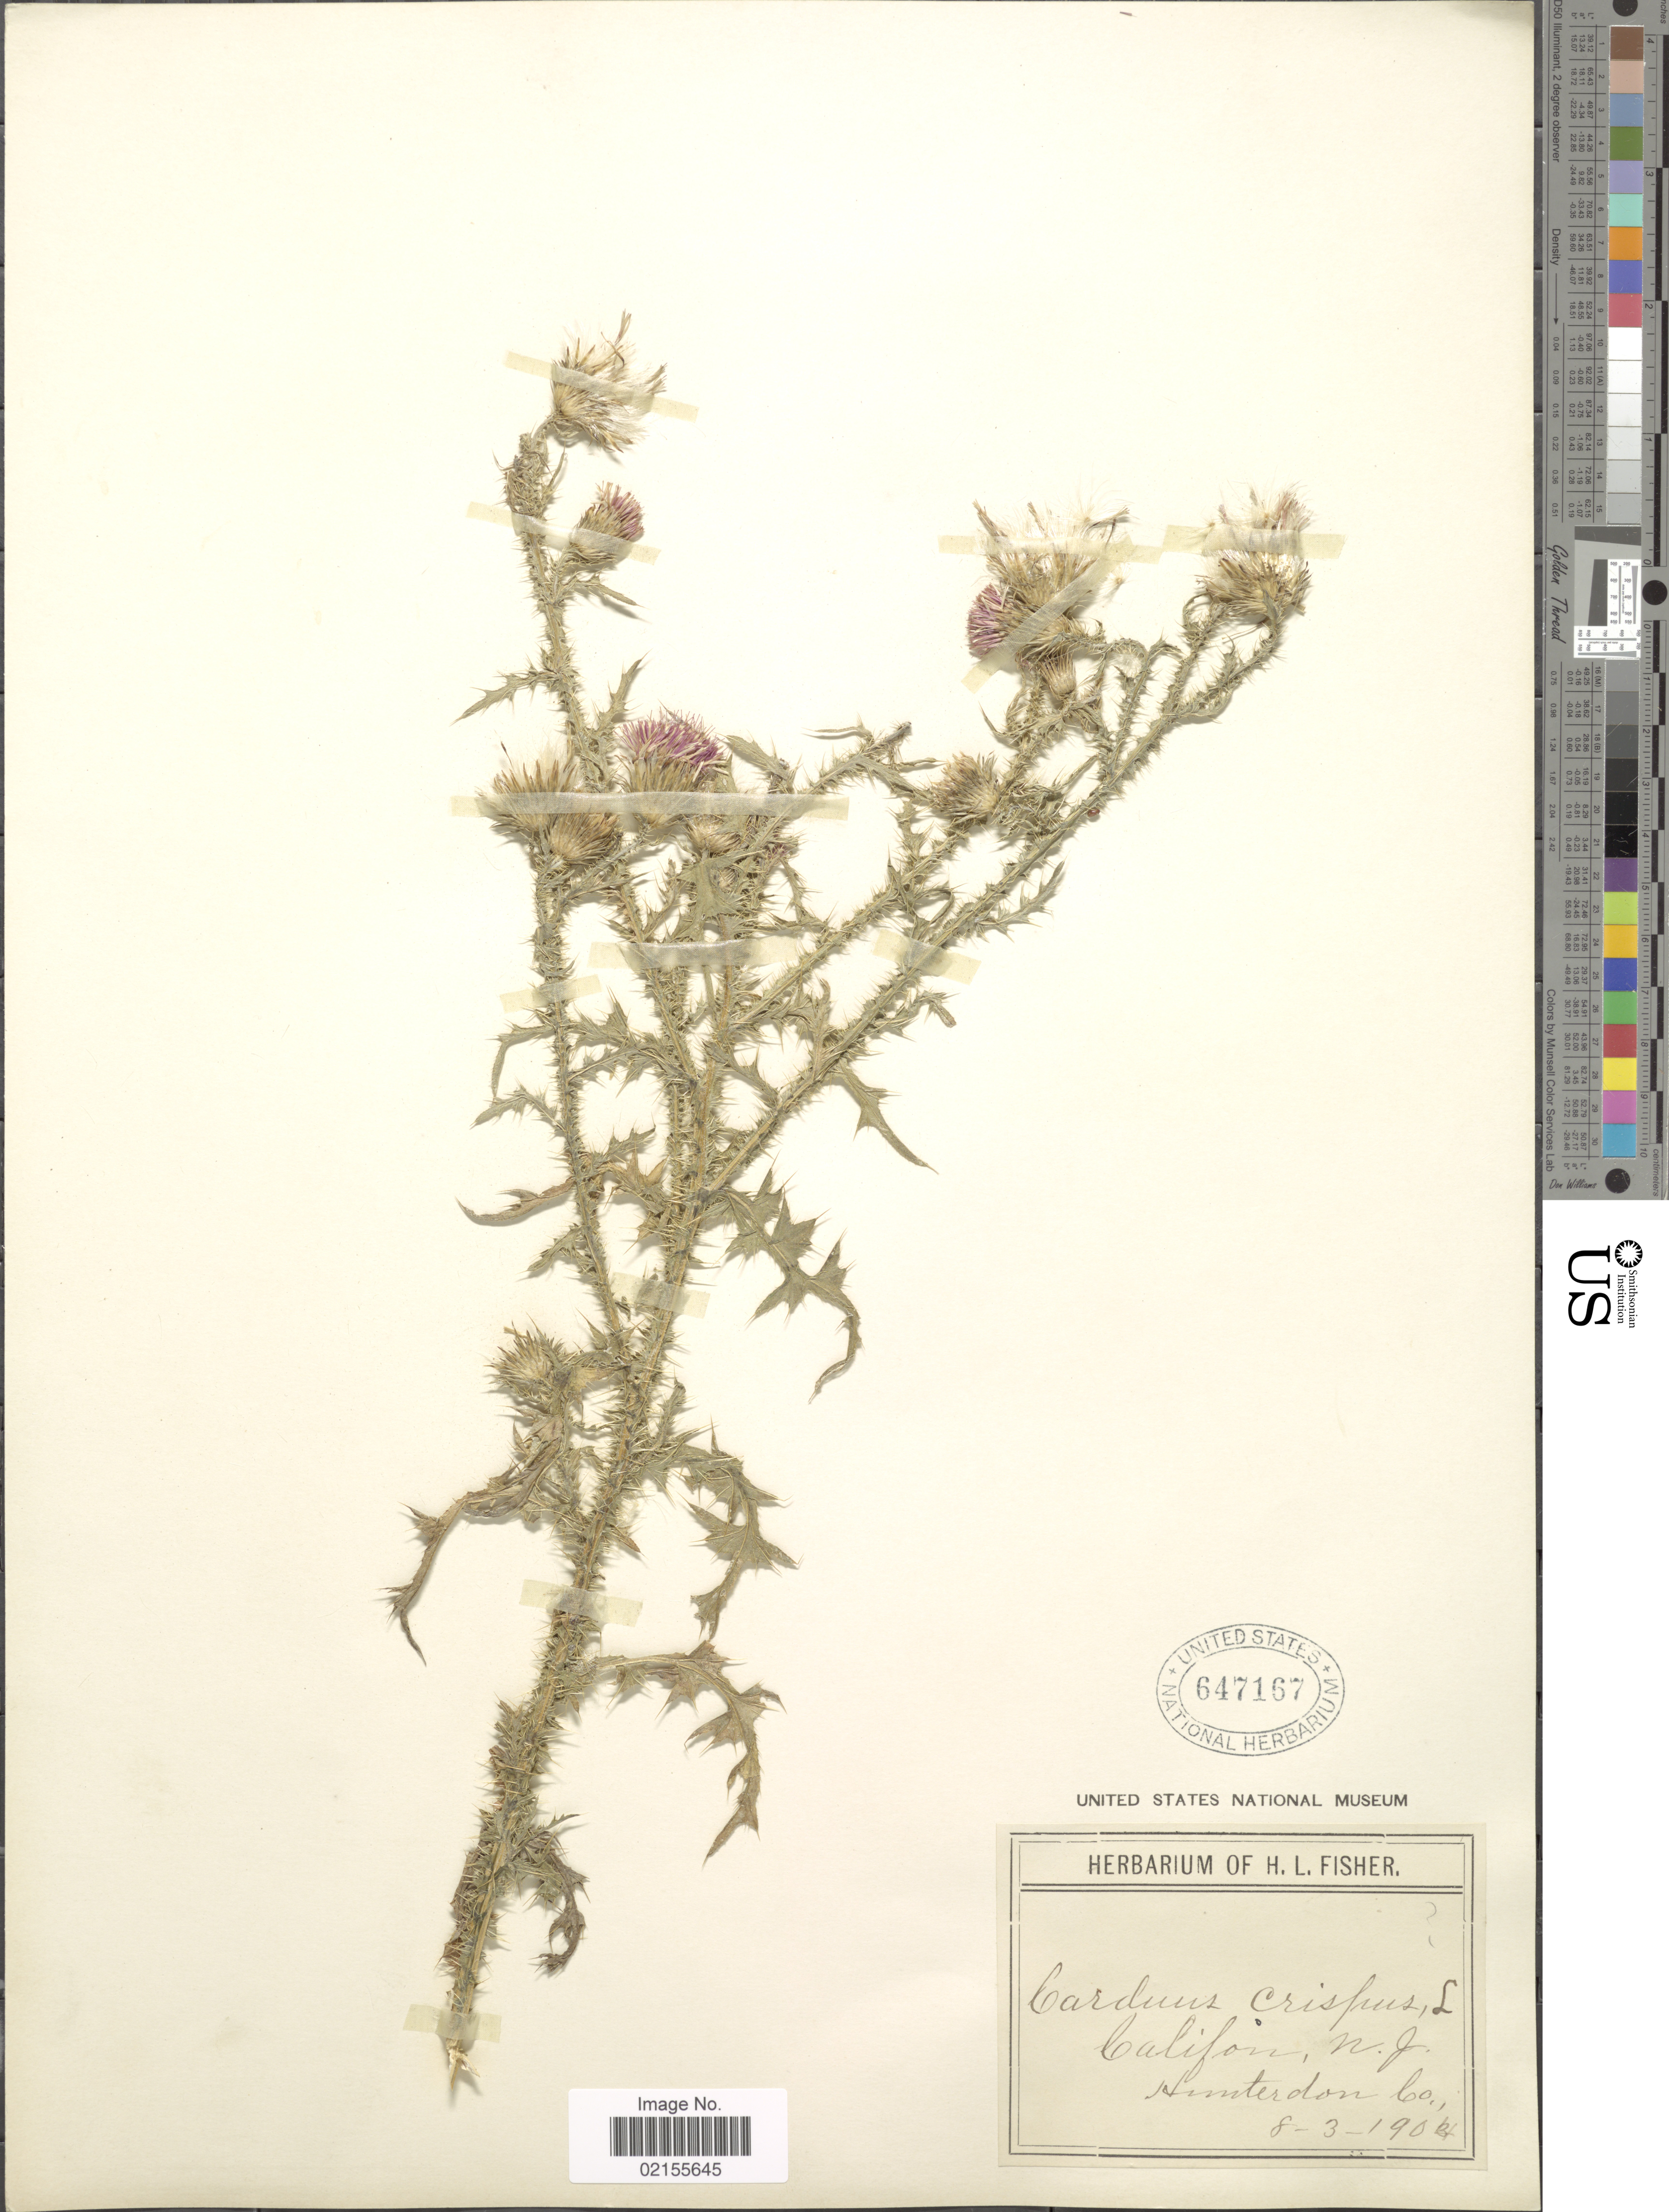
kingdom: Plantae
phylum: Tracheophyta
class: Magnoliopsida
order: Asterales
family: Asteraceae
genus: Carduus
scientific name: Carduus crispus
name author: L.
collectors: ex herb. of H. L. Fisher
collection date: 1904-03-08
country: United States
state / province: New Jersey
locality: Califon, Hunterdon Co.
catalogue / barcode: US 547167